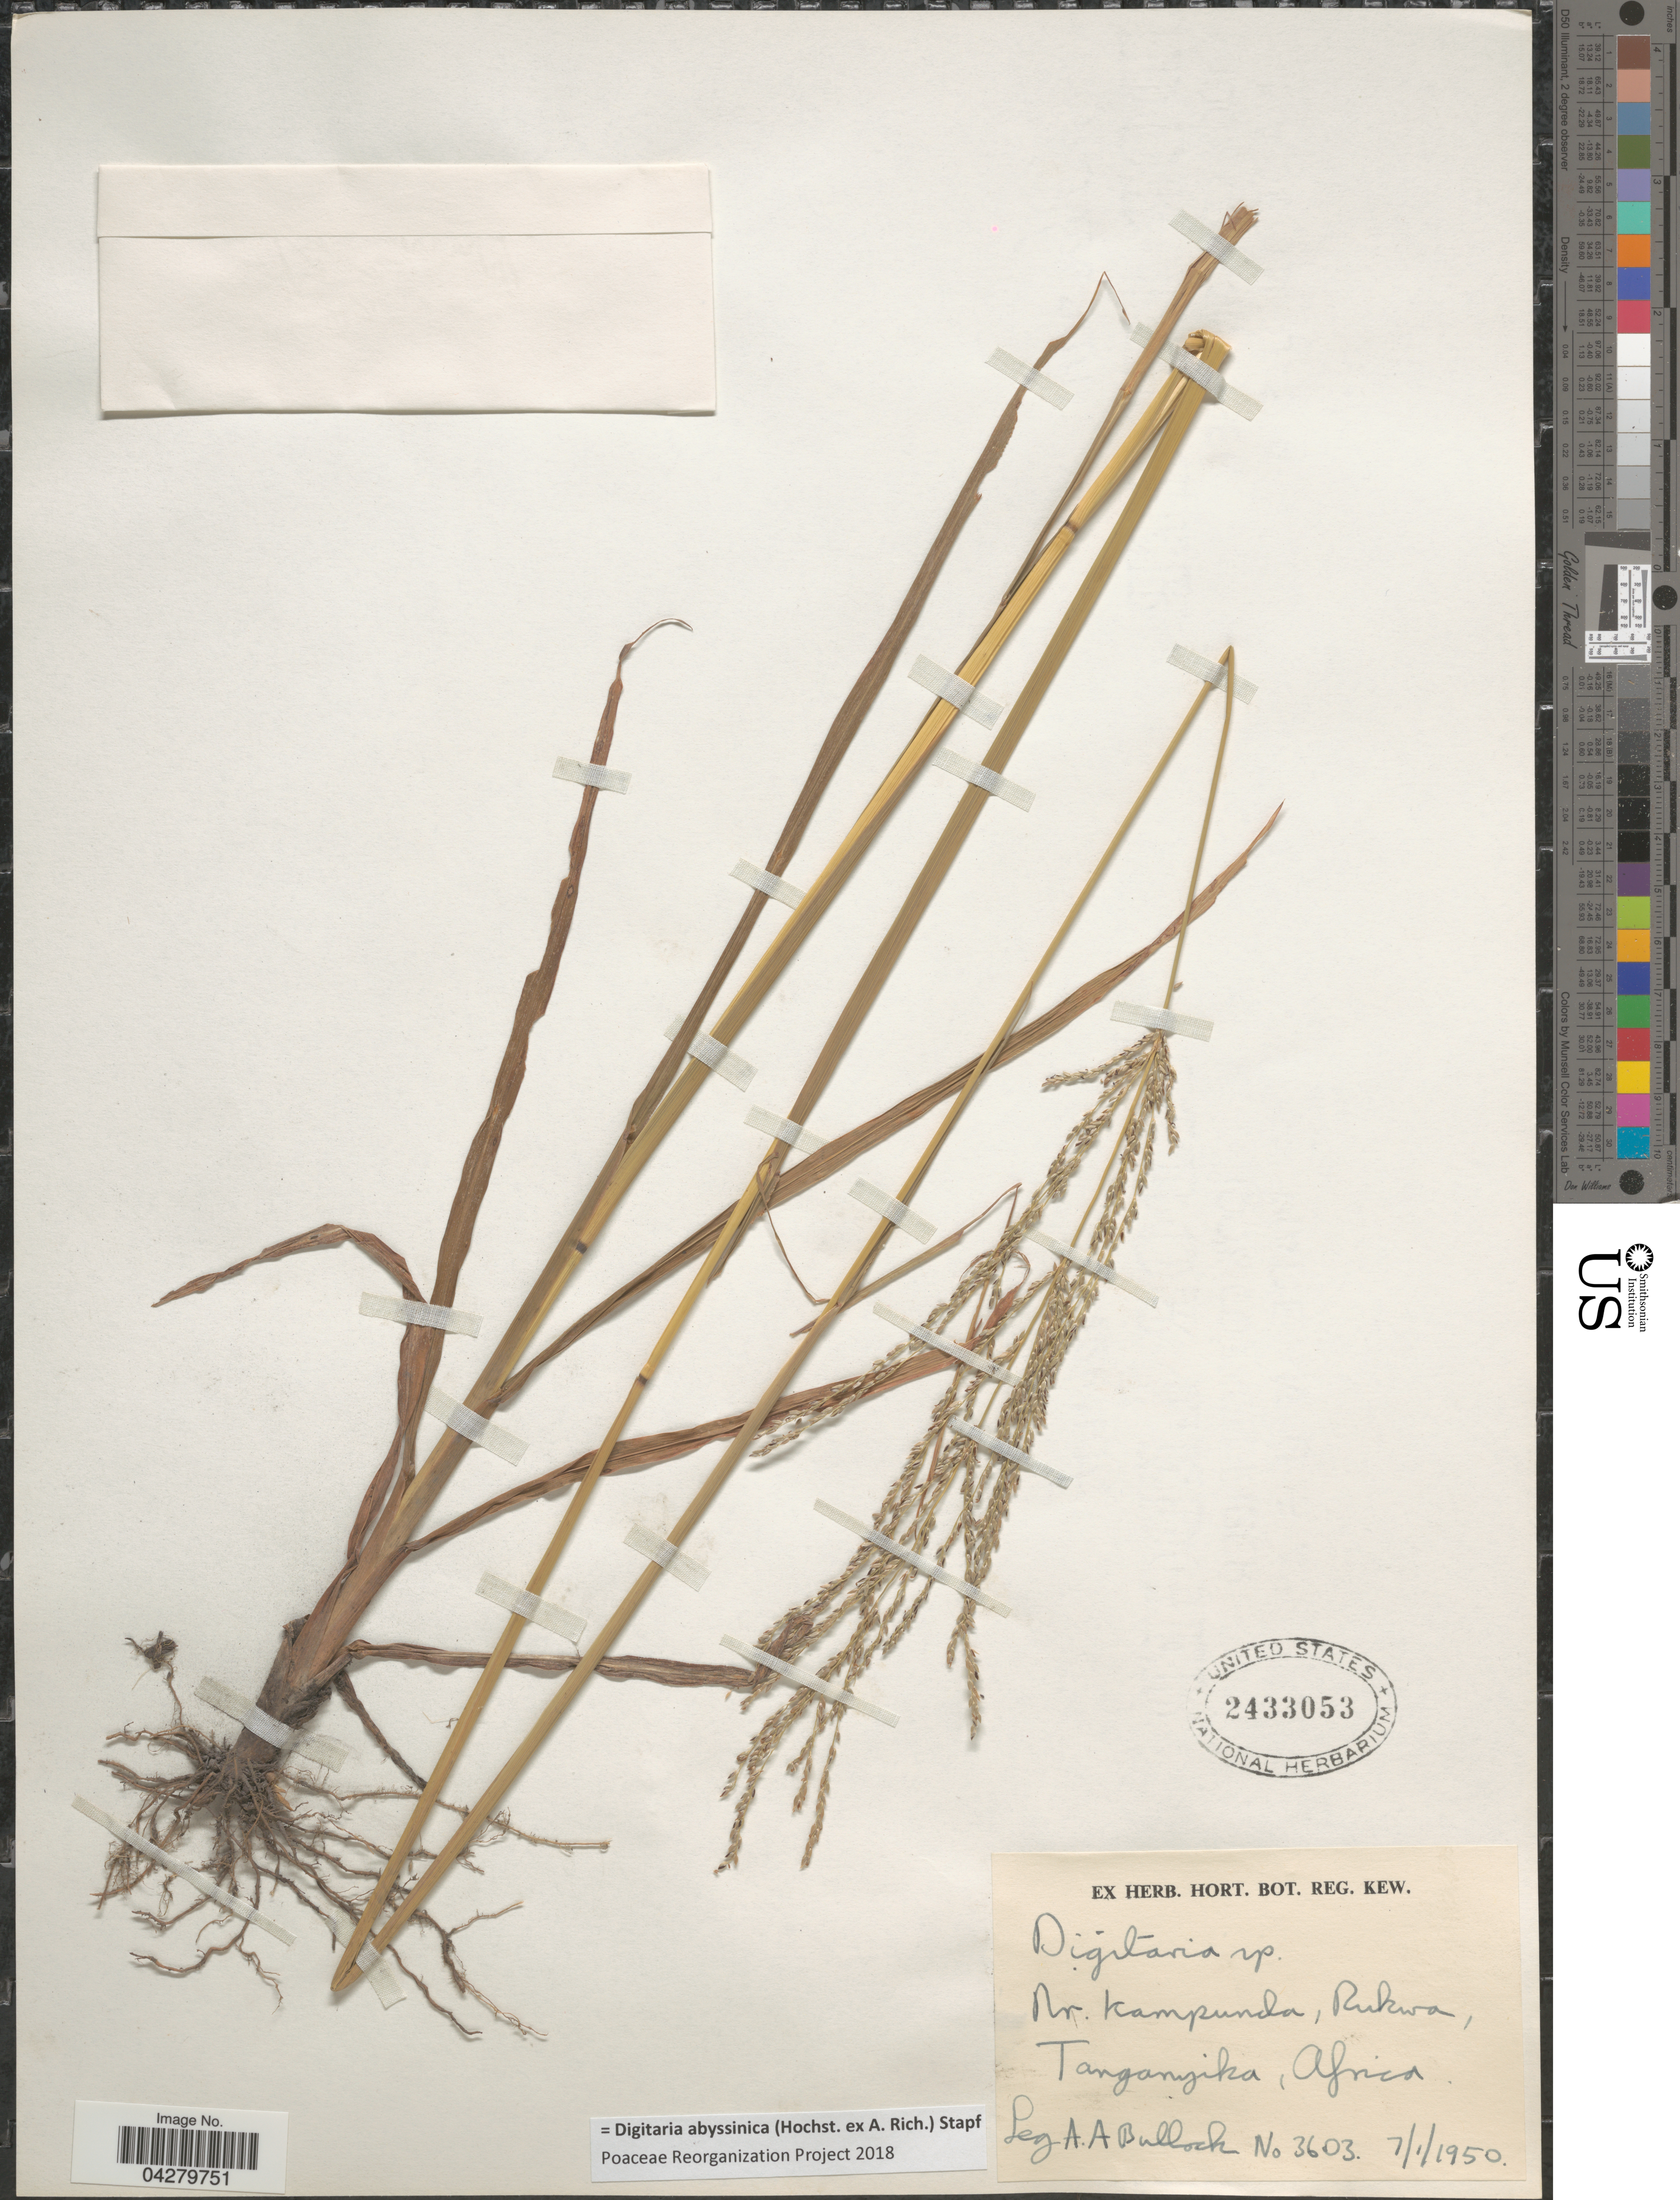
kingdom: Plantae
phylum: Tracheophyta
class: Liliopsida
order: Poales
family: Poaceae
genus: Digitaria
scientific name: Digitaria abyssinica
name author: (Hochst. ex Rich.) Stapf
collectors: A. Bullock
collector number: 3603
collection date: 1950-01-07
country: Tanzania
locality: Nr. Kampunda, Rukwa, Tanganyika.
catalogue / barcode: US 2433053